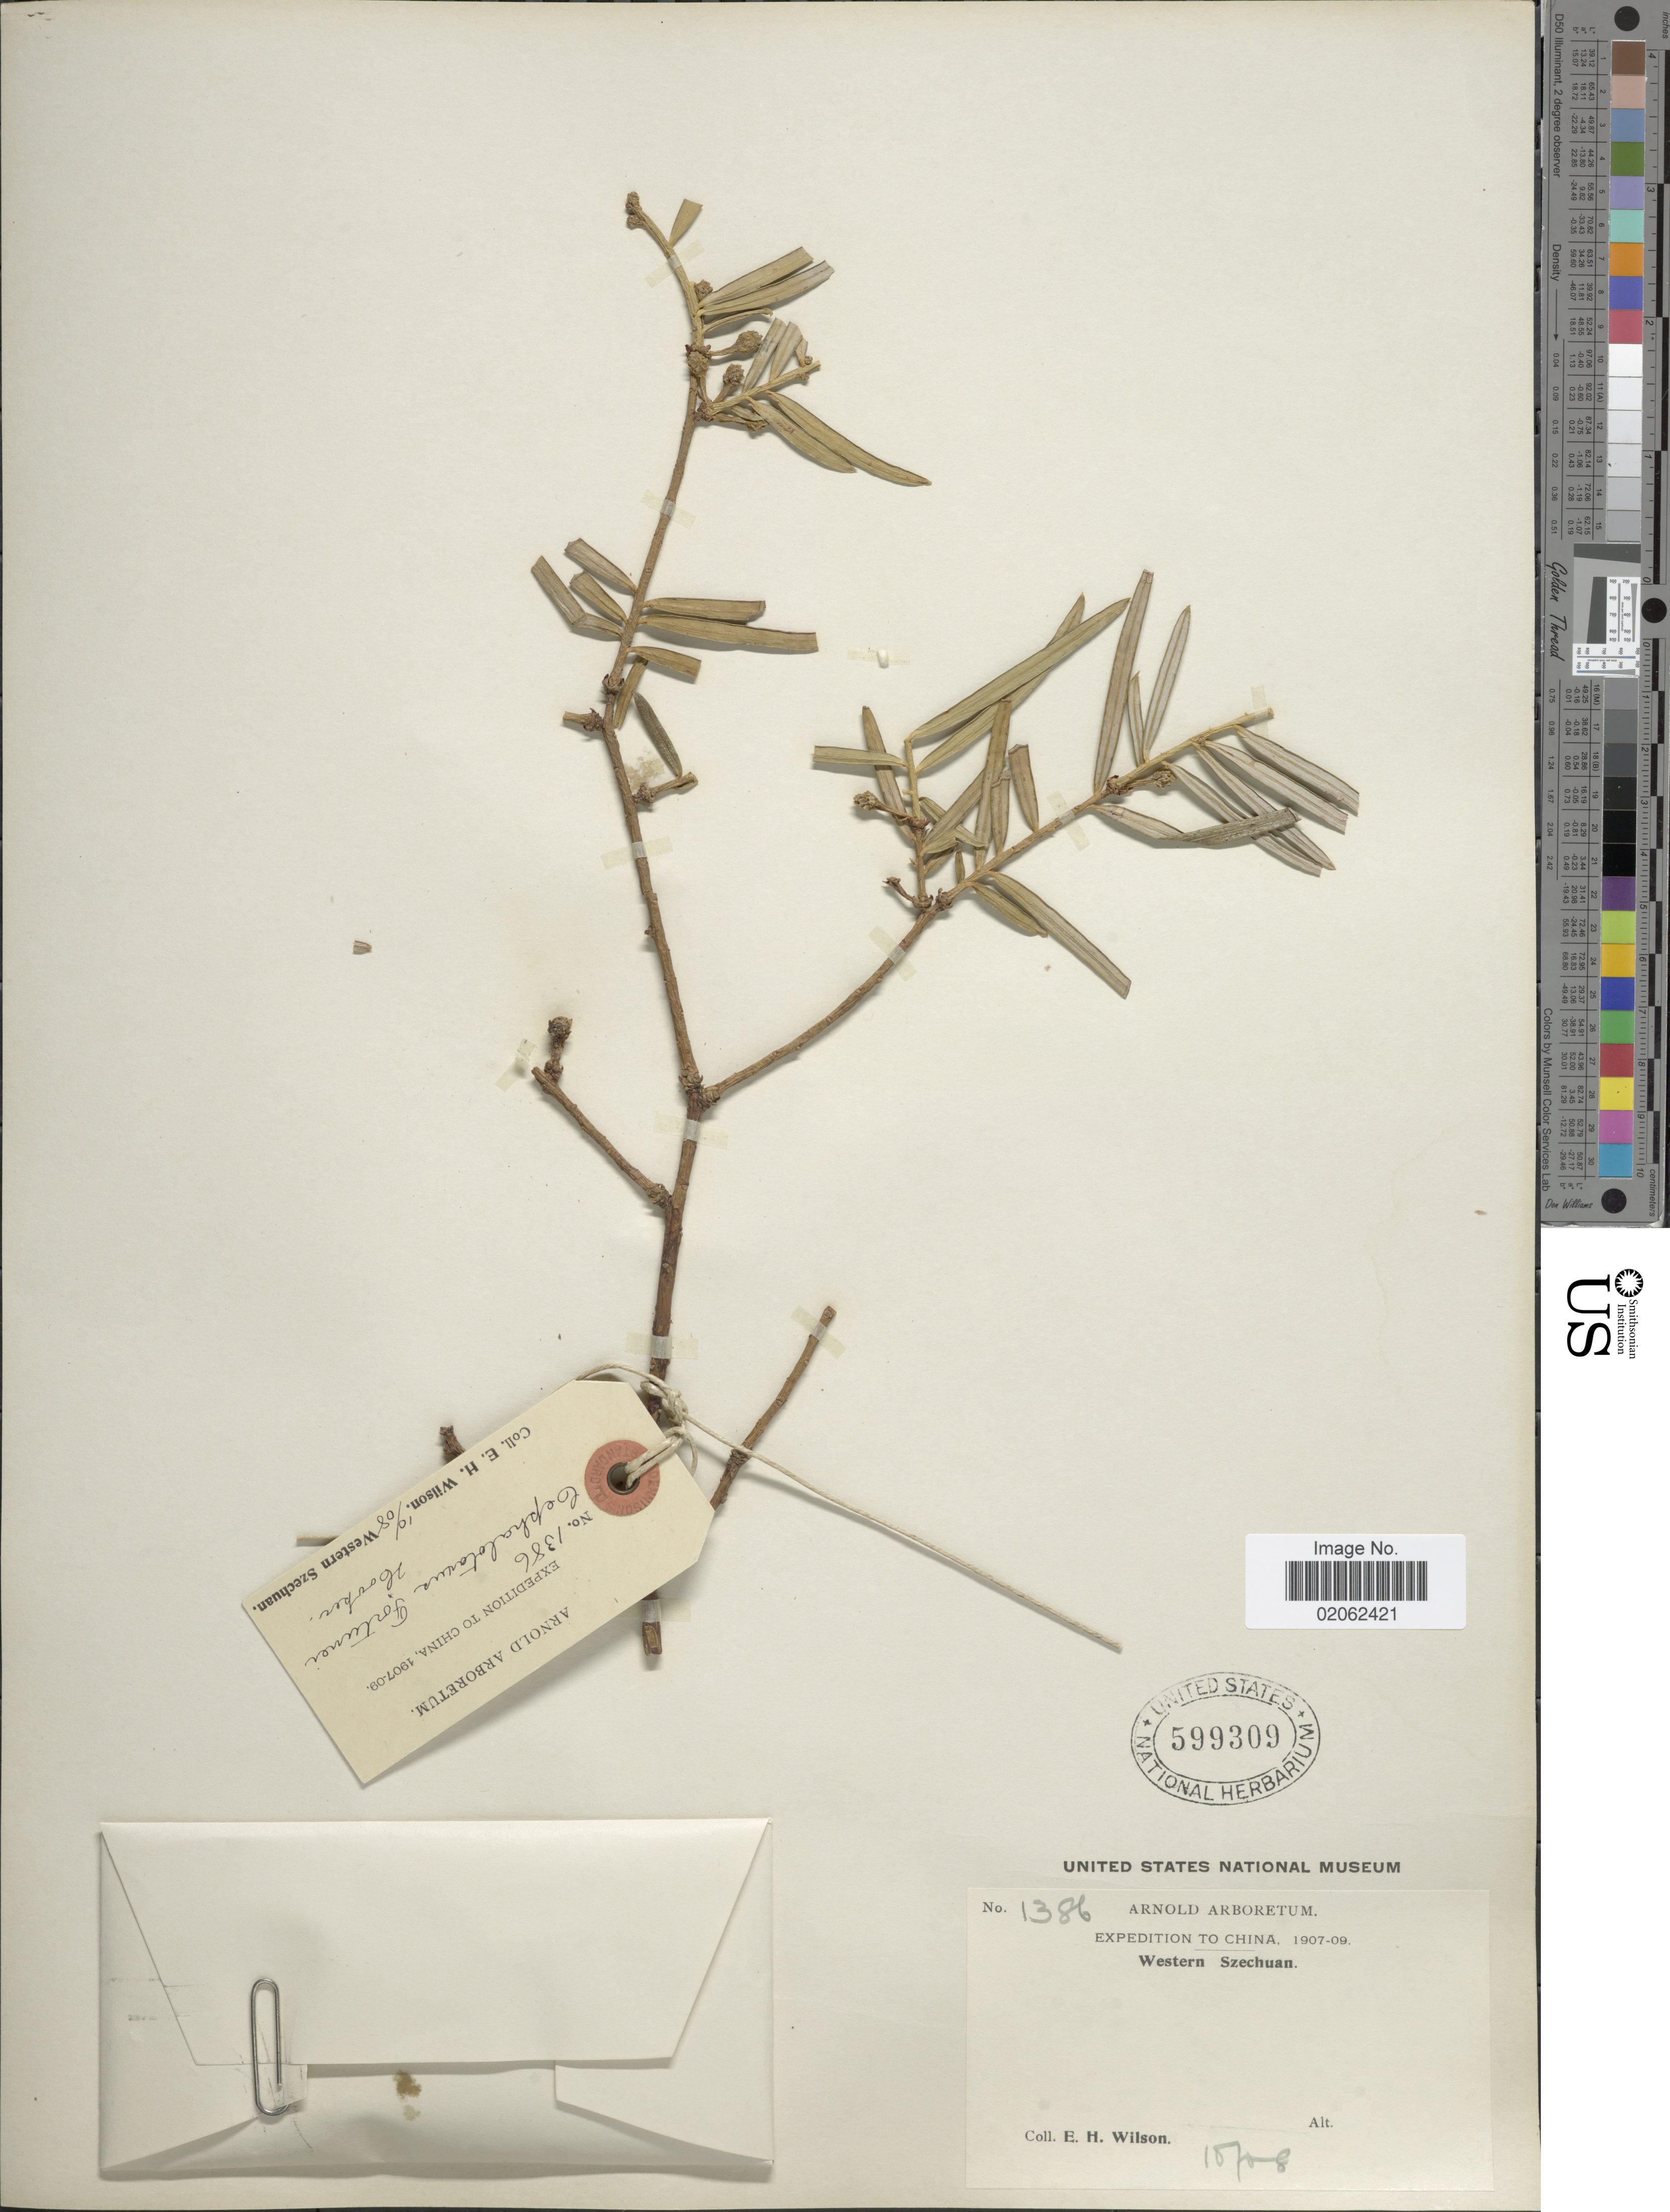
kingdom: Plantae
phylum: Tracheophyta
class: Pinopsida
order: Pinales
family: Cephalotaxaceae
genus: Cephalotaxus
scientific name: Cephalotaxus fortunei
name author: Hook.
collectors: E. Wilson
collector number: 1386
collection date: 1908-10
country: China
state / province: Sichuan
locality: Western Szechuan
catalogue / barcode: US 599309